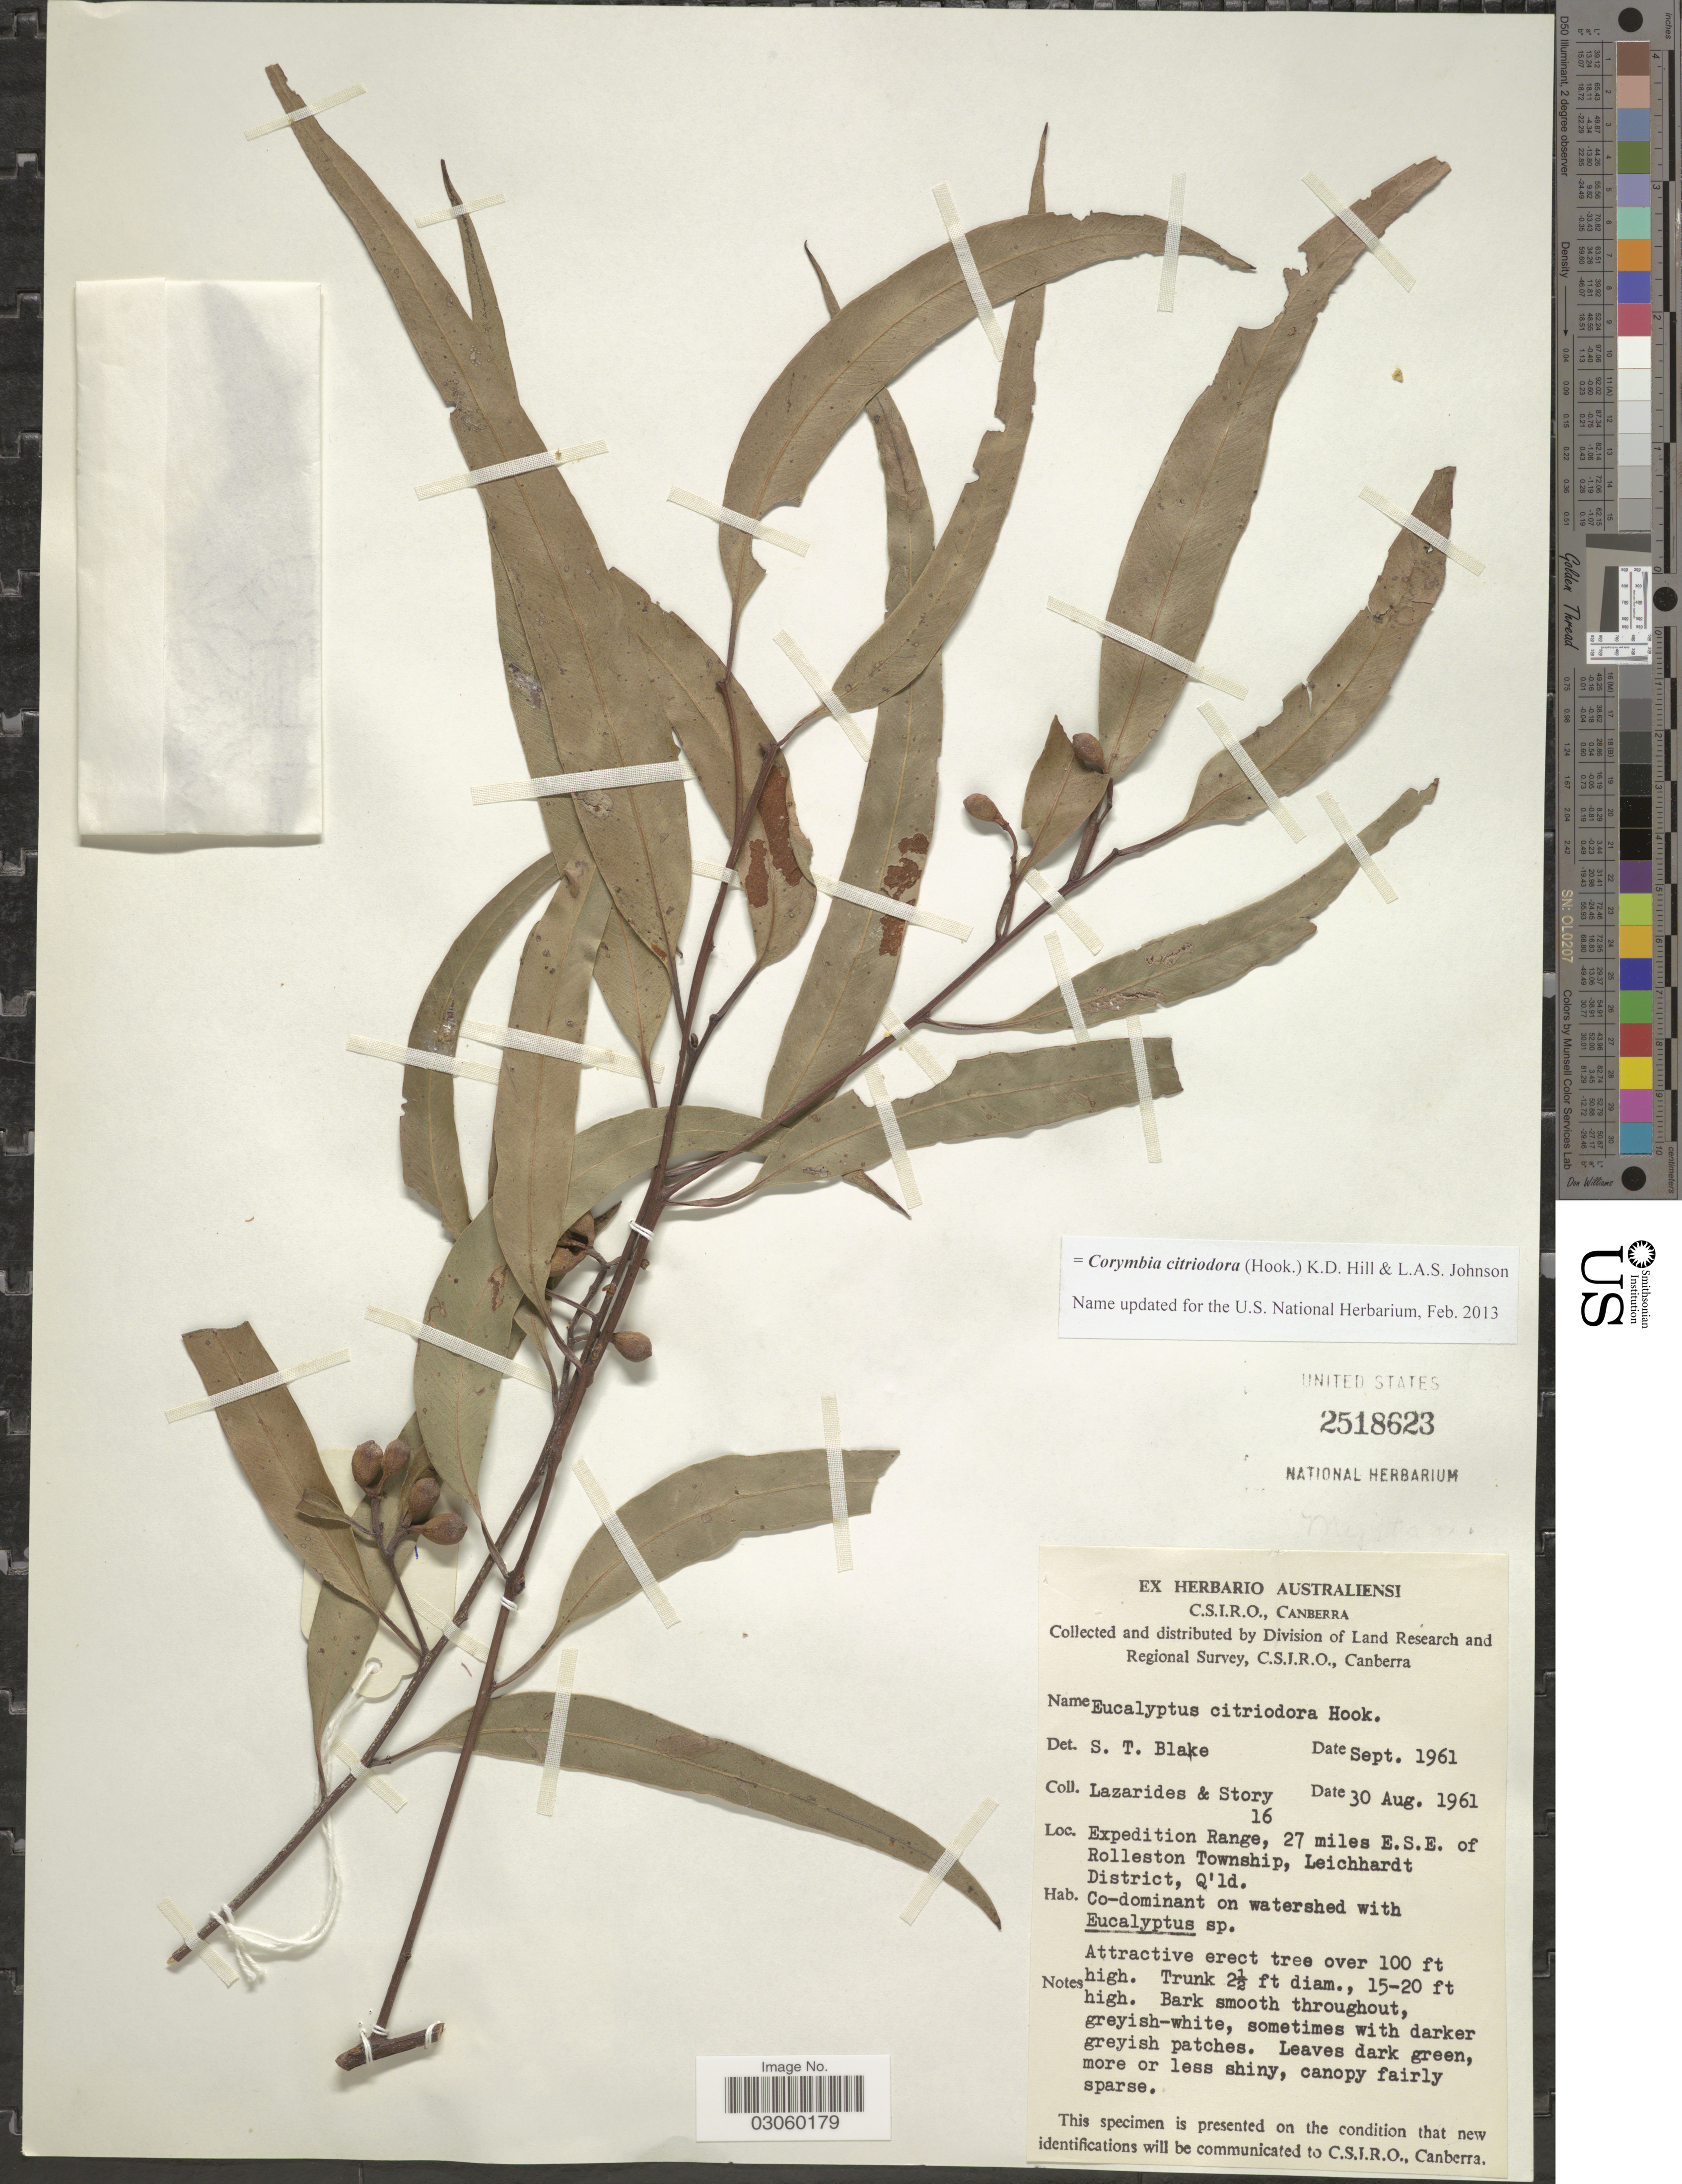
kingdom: Plantae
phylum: Tracheophyta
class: Magnoliopsida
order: Myrtales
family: Myrtaceae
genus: Corymbia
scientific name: Corymbia citriodora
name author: (Hook.) K.D. Hill & L.A.S. Johnson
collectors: M. Lazarides & -. Story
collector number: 16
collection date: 1961-08-30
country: Australia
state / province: Queensland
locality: Expedition Range, 27 miles E.S.E. of Rolleston Township, Leichhardt District, Q'ld.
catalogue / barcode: US 2518623